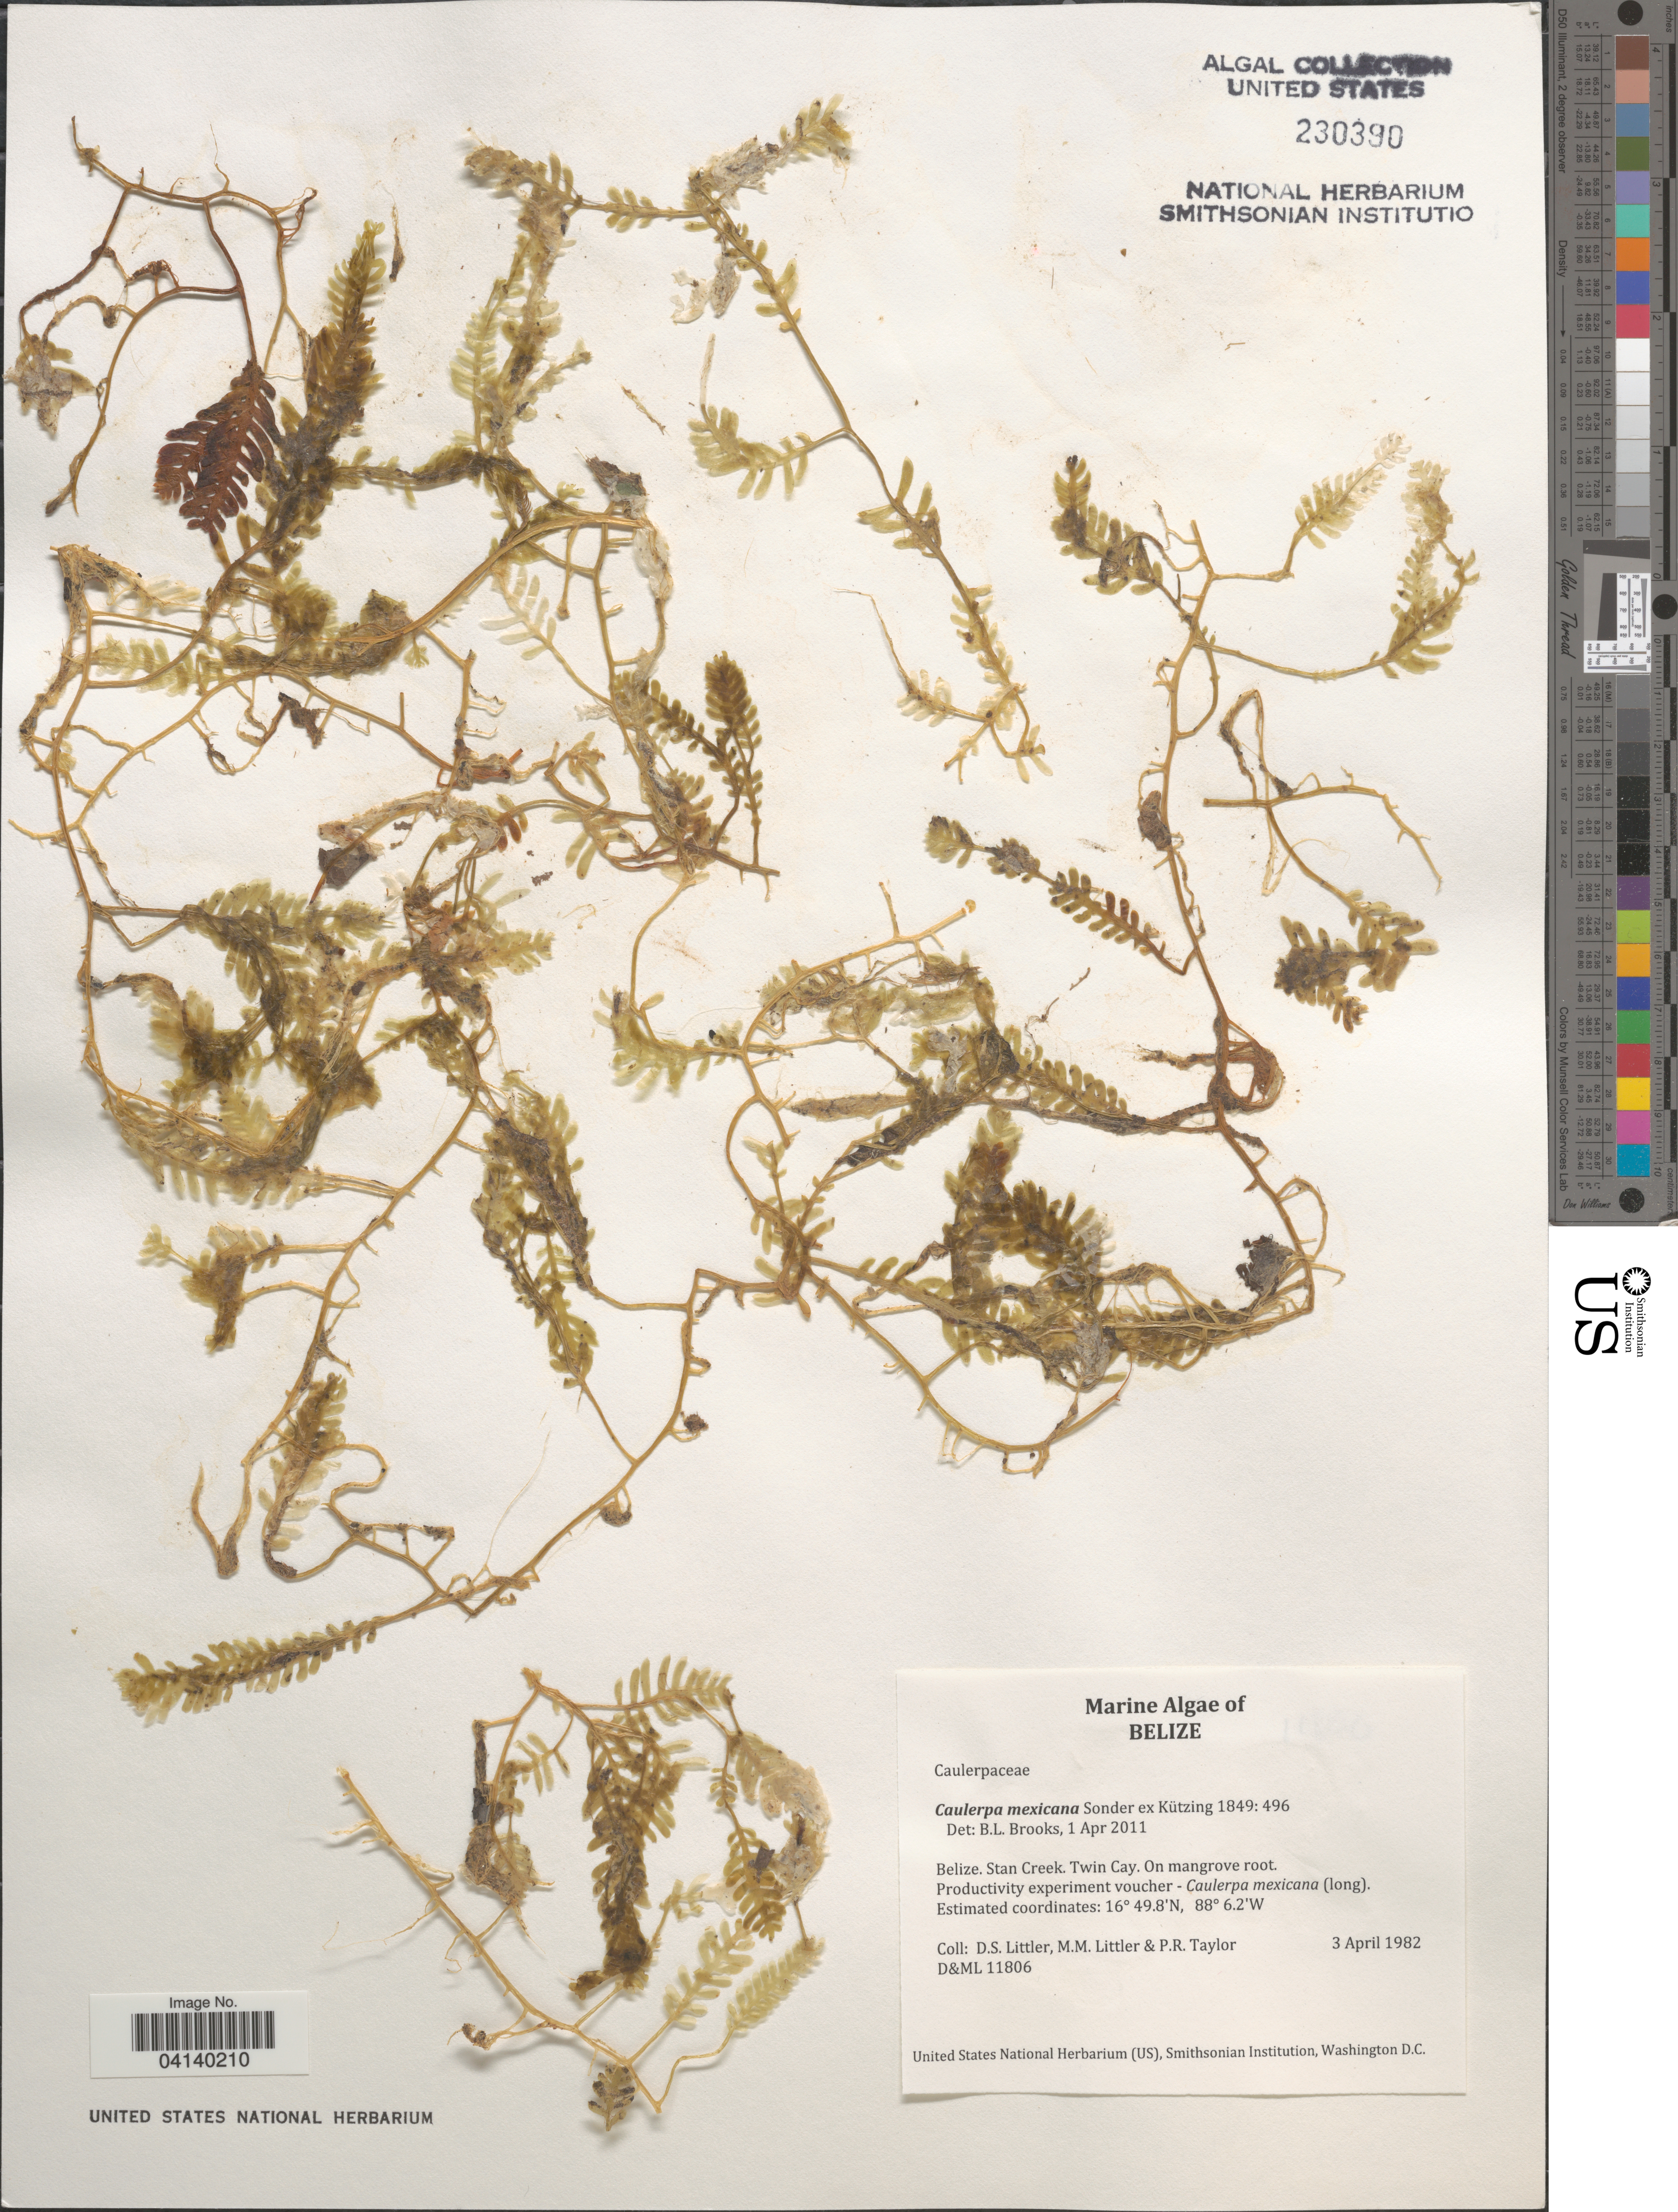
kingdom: Plantae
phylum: Chlorophyta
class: Ulvophyceae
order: Bryopsidales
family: Caulerpaceae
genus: Caulerpa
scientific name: Caulerpa mexicana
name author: Sond. ex Kütz.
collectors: D. S. Littler & P. R. Taylor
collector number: D&ML11806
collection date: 1982-04-03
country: Belize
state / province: Stann Creek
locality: Stan Creek. Twin Cay.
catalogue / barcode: US 230390